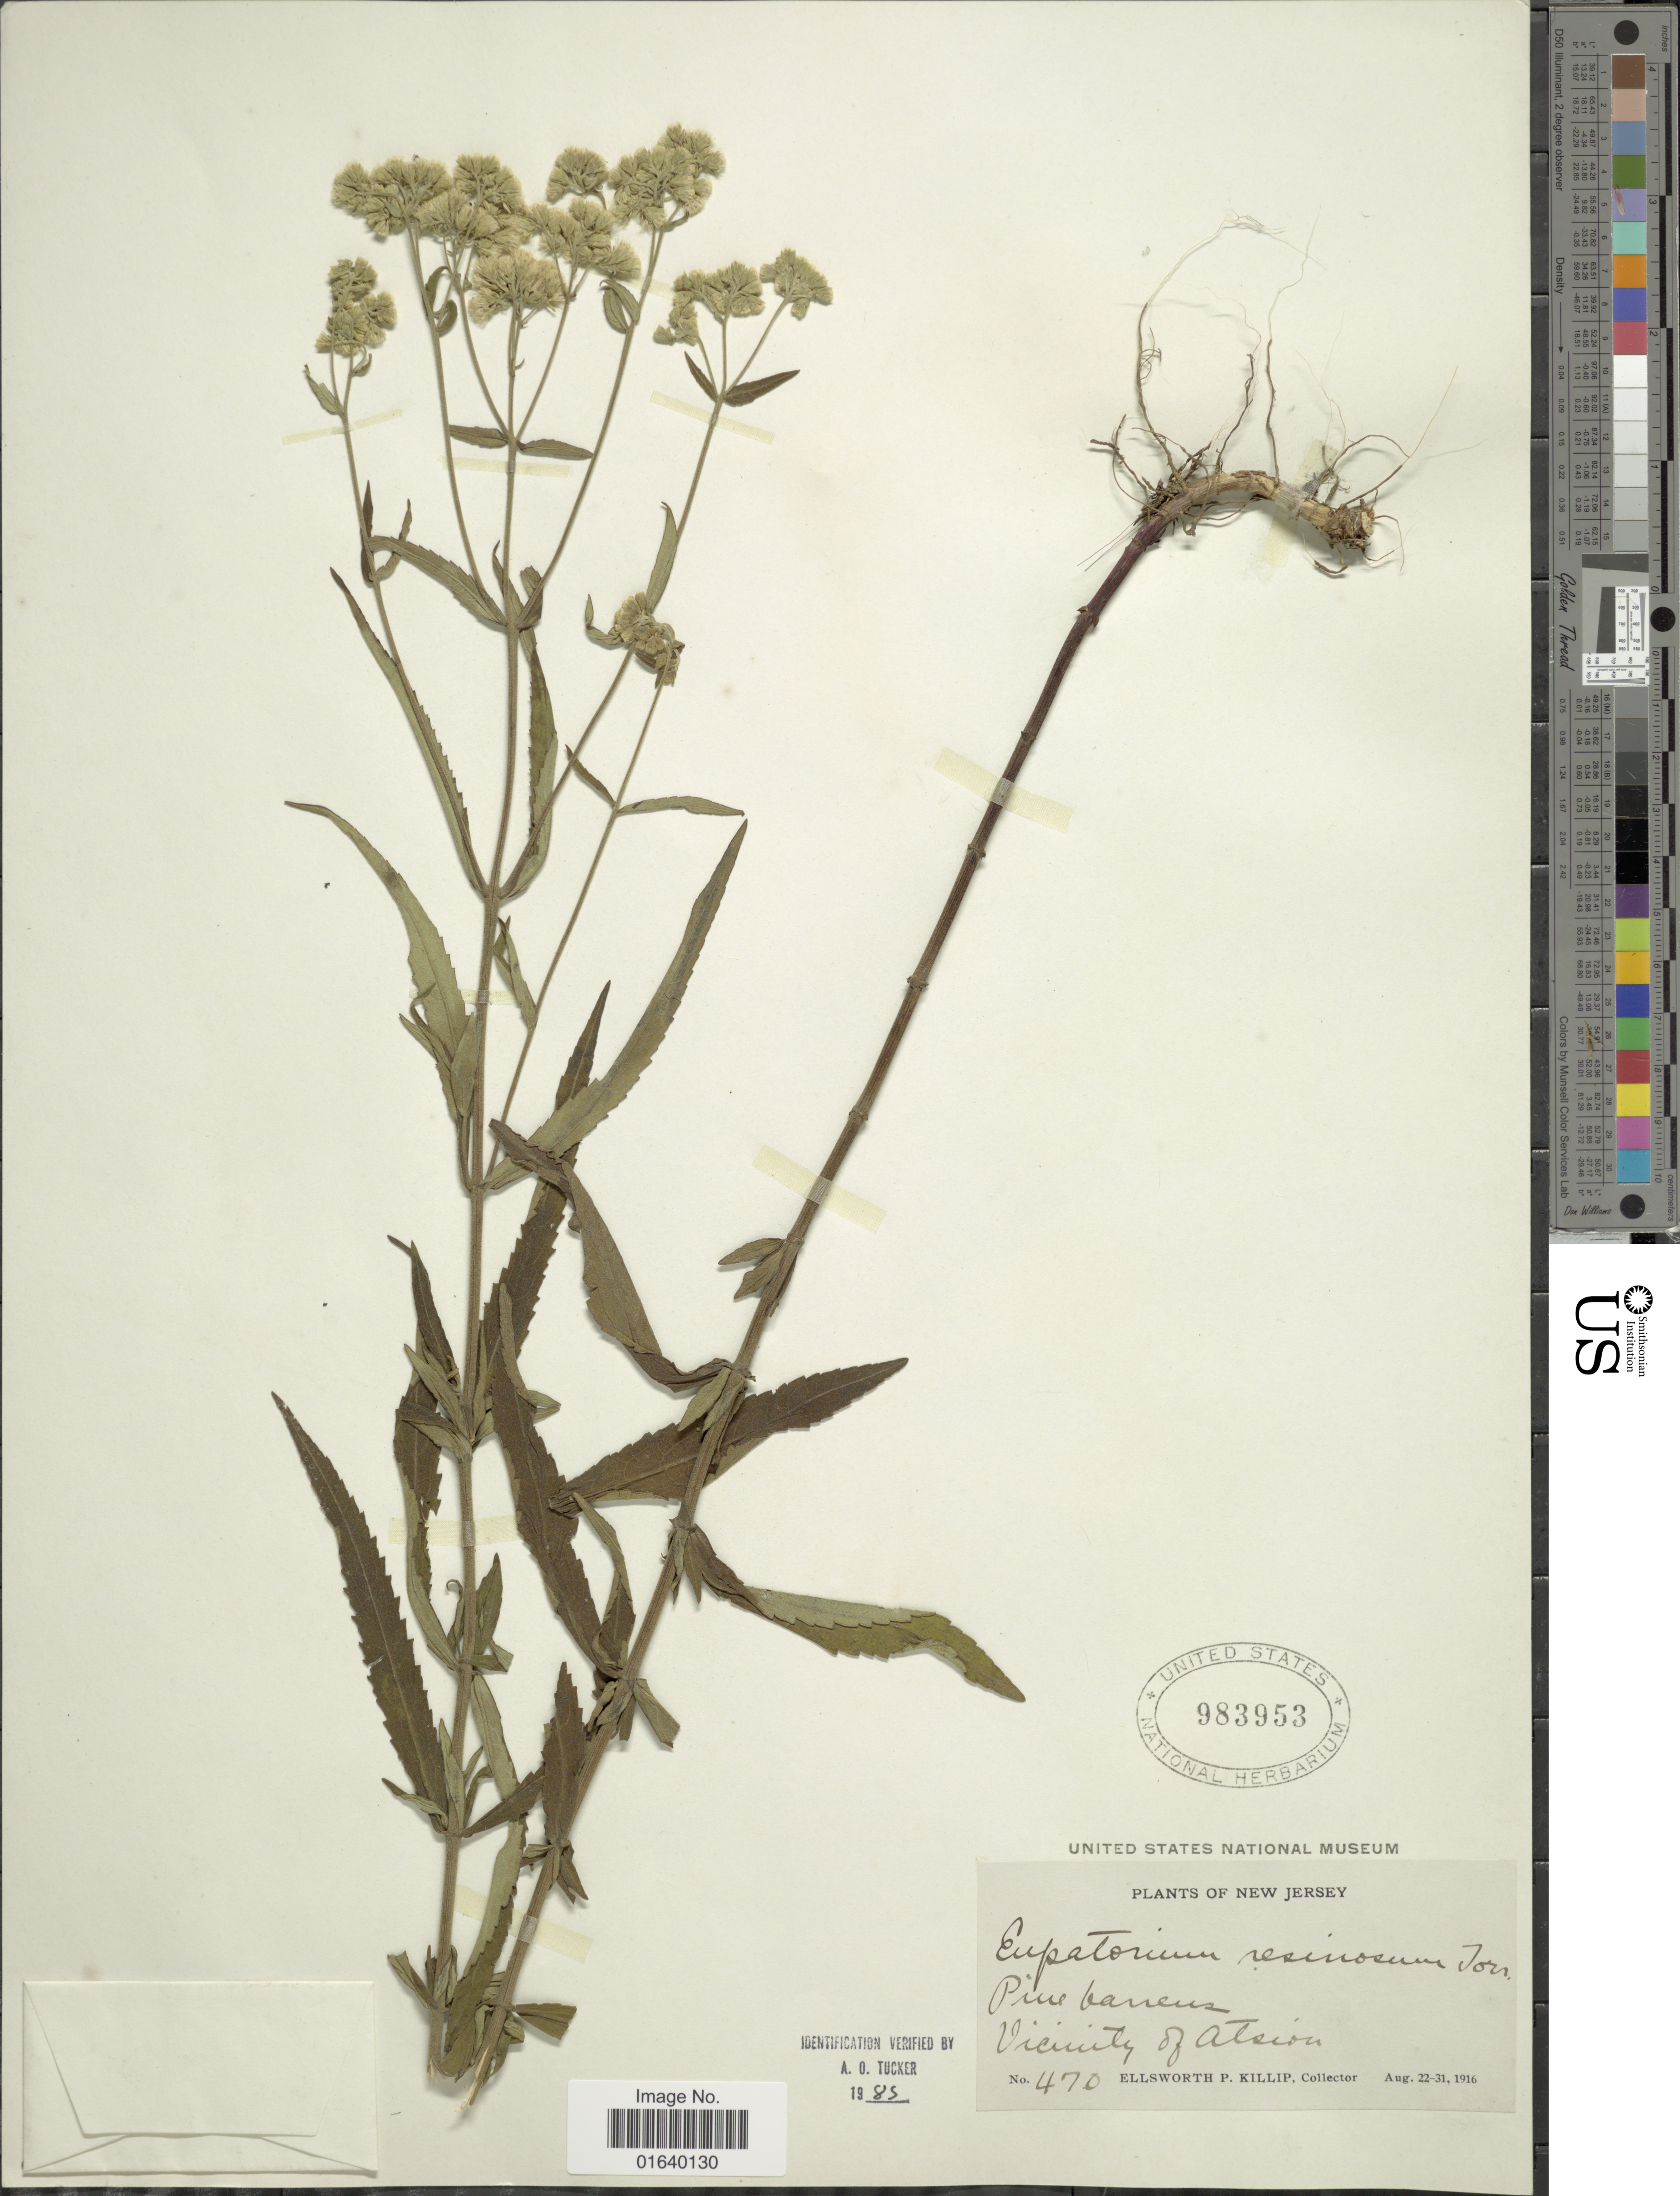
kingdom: Plantae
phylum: Tracheophyta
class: Magnoliopsida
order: Asterales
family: Asteraceae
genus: Eupatorium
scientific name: Eupatorium resinosum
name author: Torr. ex DC.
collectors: E. P. Killip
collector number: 470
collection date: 1916-08-22/1916-08-31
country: United States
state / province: New Jersey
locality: Pine barrens,Vicinity of Atsion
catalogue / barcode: US 983953